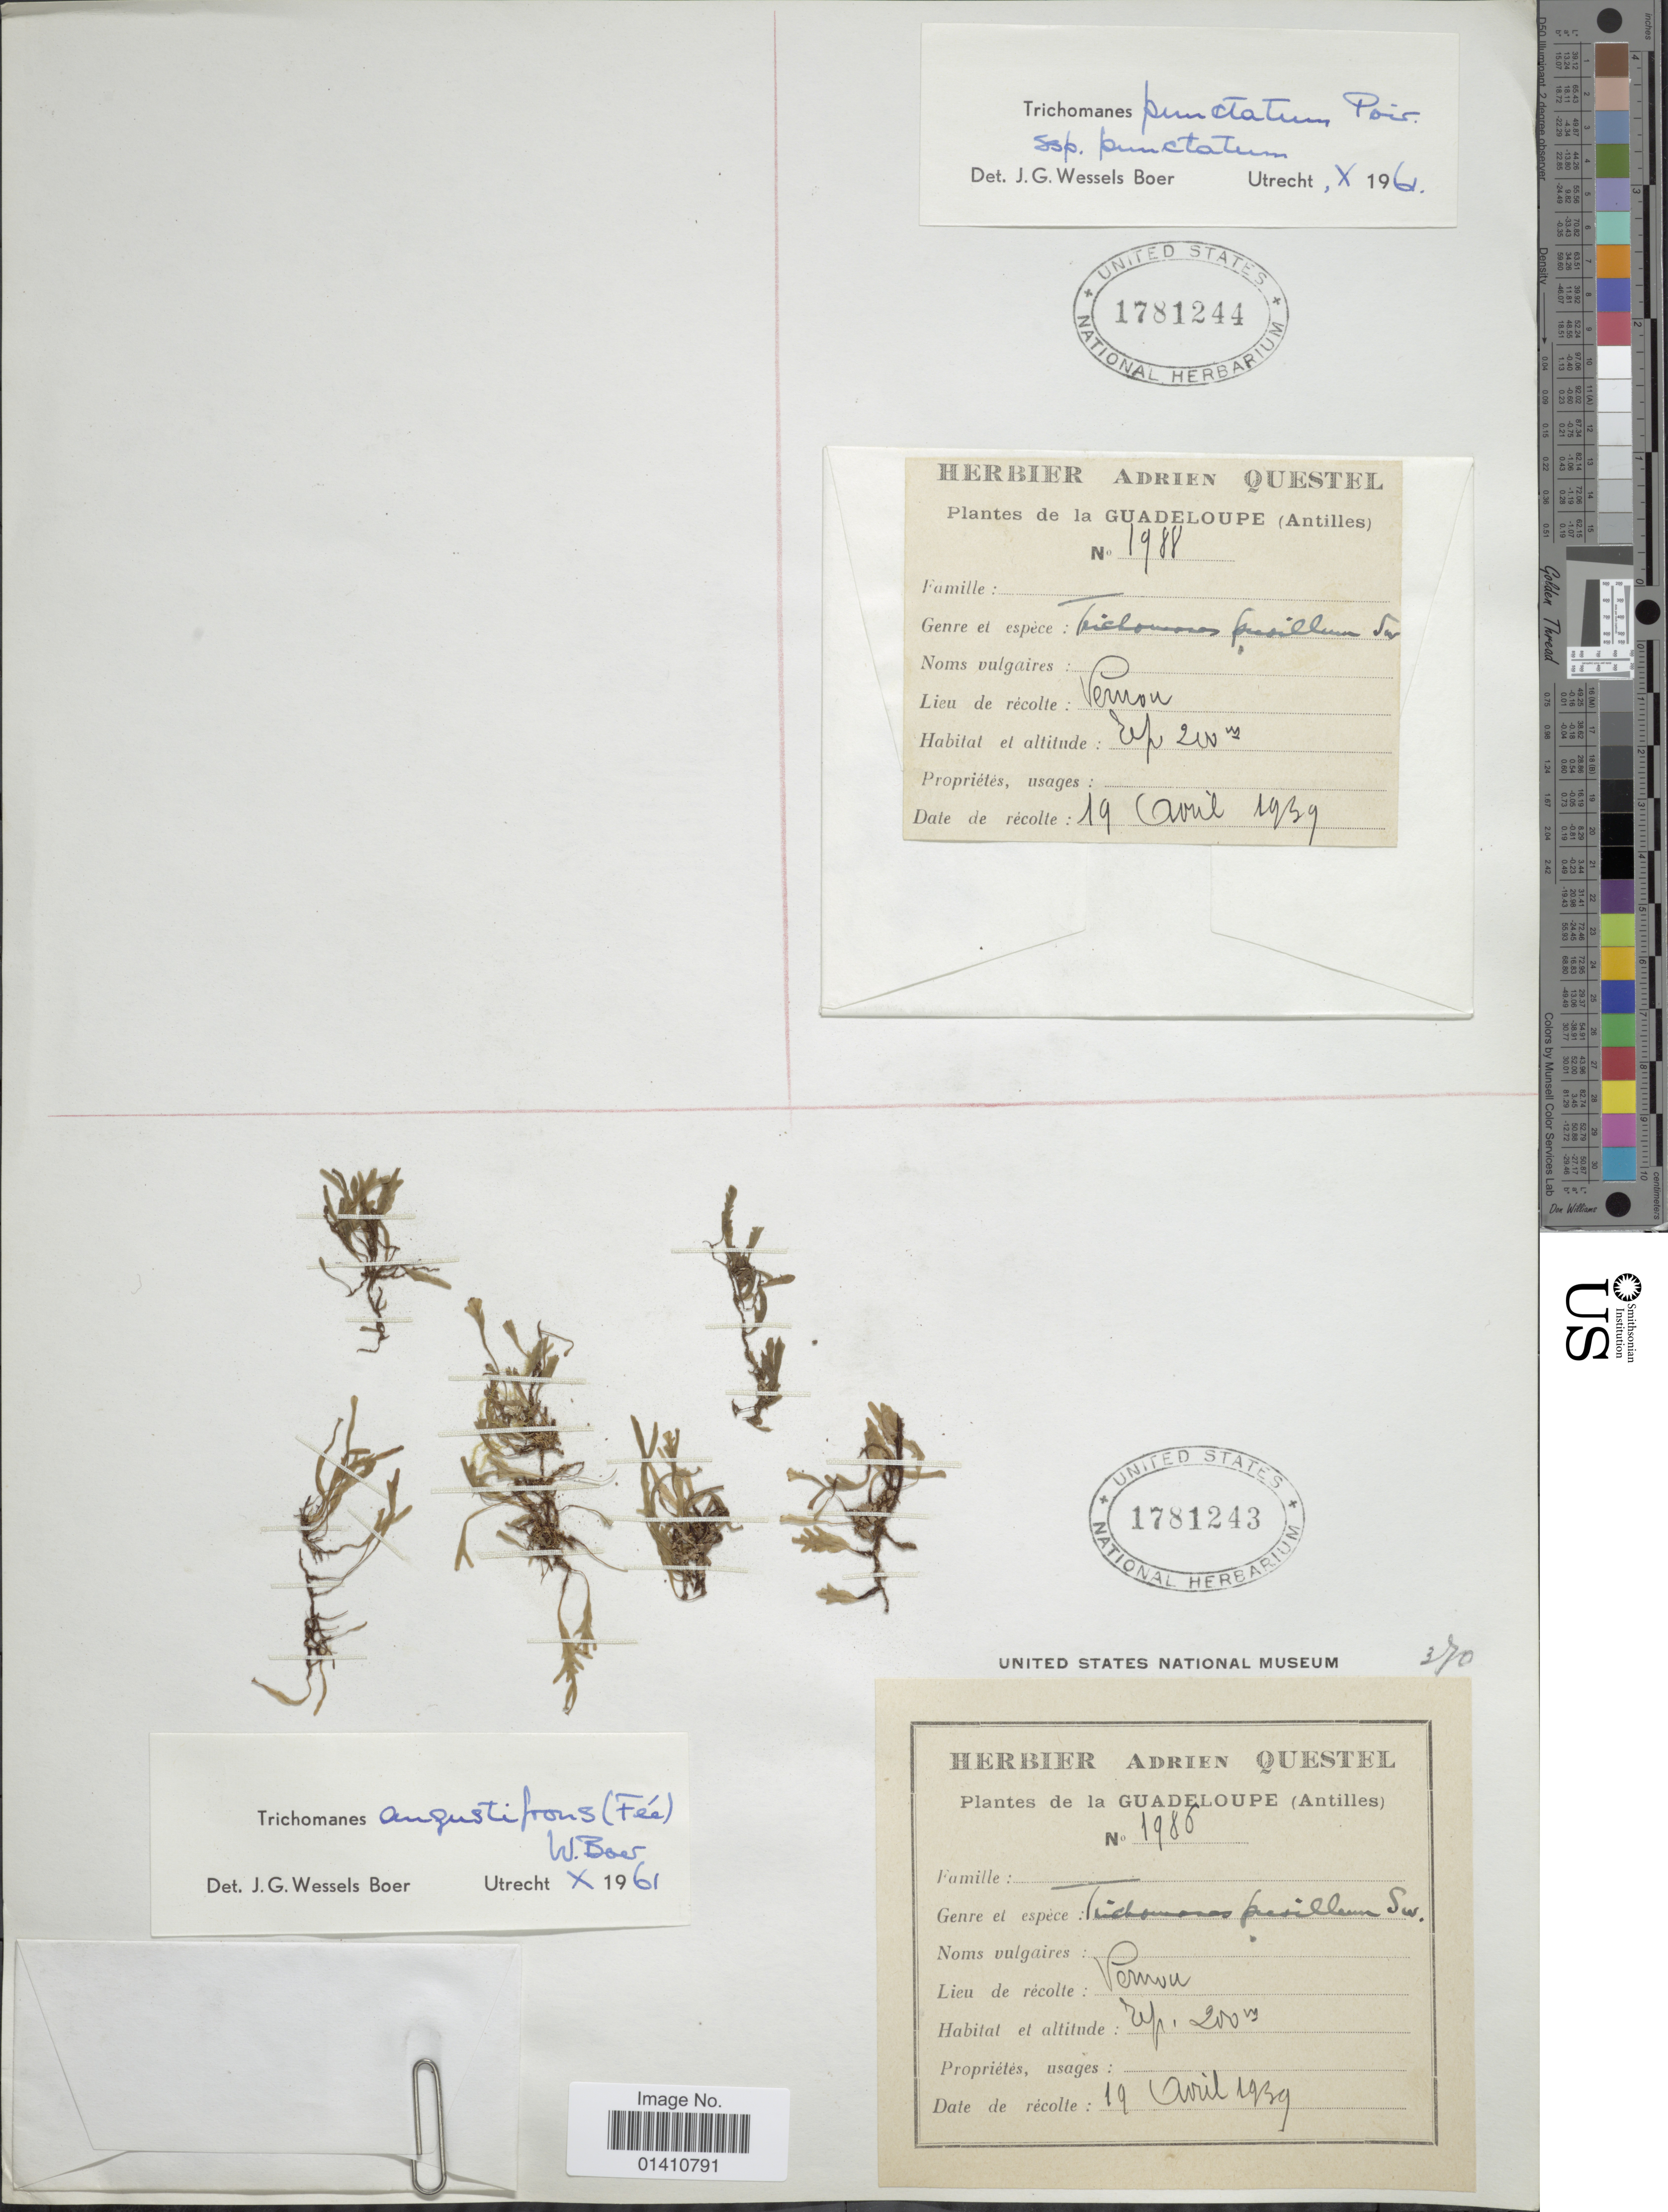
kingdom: Plantae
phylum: Tracheophyta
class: Polypodiopsida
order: Hymenophyllales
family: Hymenophyllaceae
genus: Didymoglossum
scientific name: Didymoglossum angustifrons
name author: Fée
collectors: A. Questel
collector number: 1988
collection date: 1939-04-19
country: Guadeloupe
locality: Vernou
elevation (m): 200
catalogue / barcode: US 1781244-2